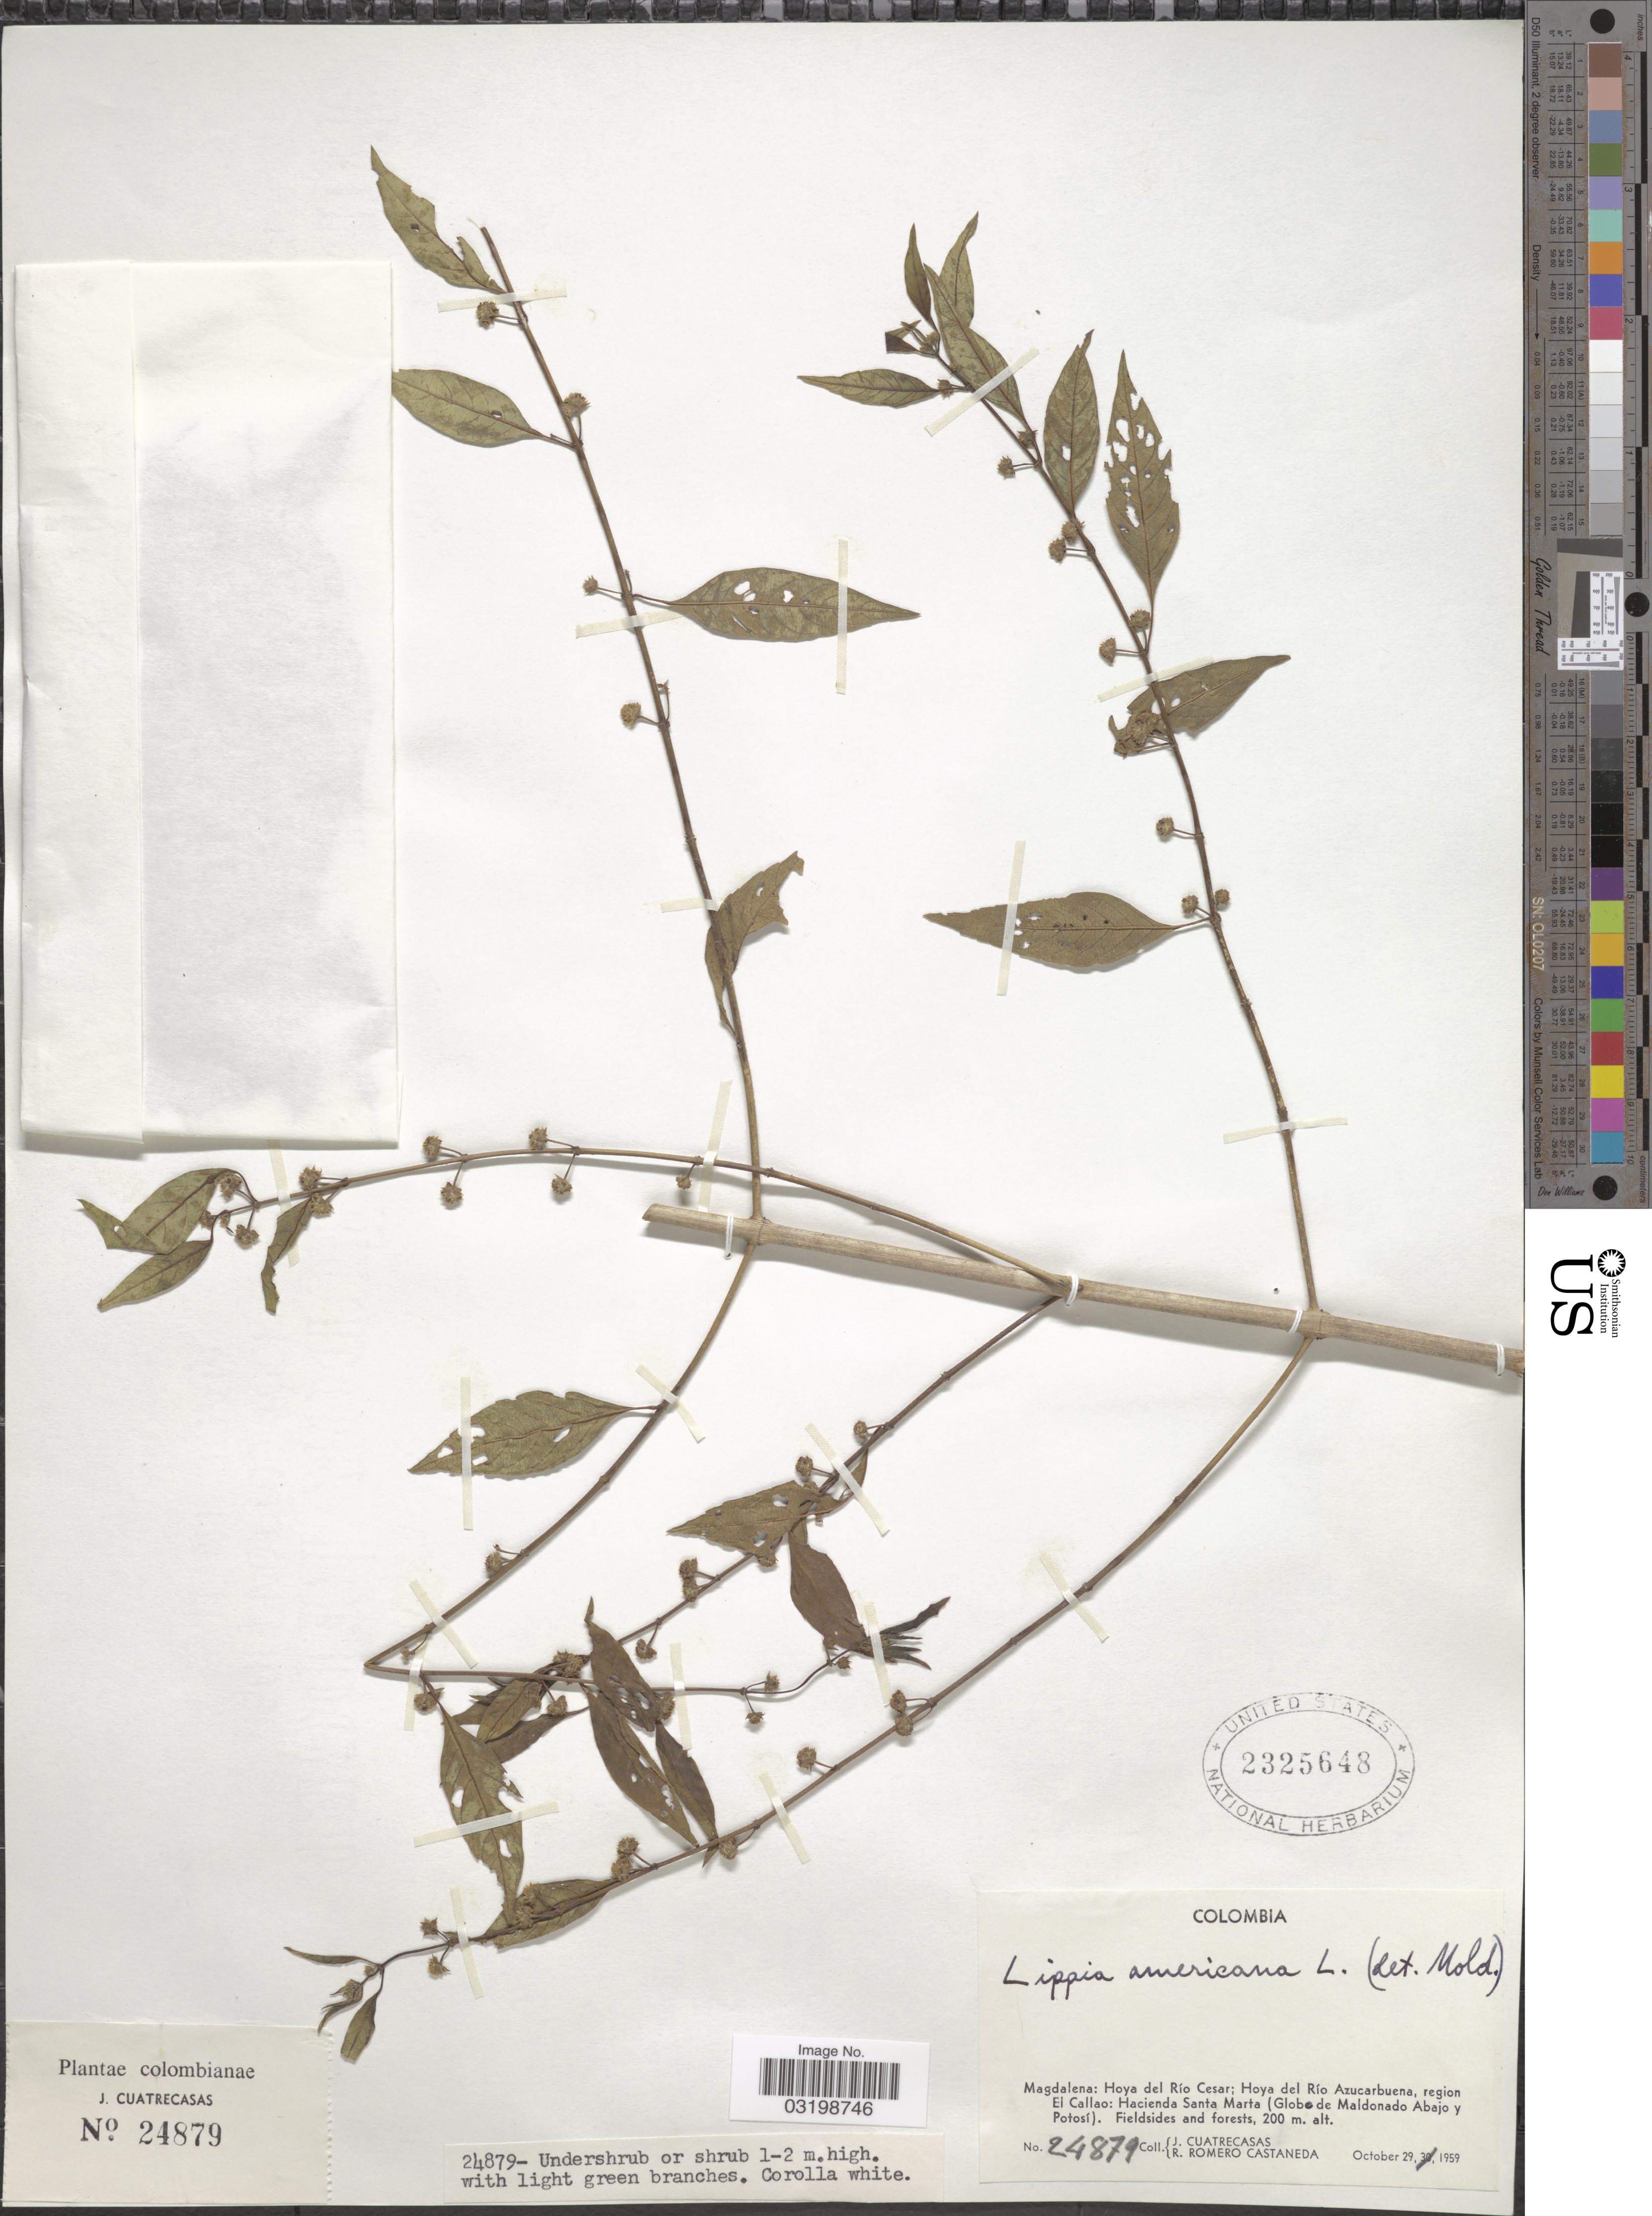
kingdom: Plantae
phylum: Tracheophyta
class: Magnoliopsida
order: Lamiales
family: Verbenaceae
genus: Lippia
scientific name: Lippia americana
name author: L.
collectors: J. Cuatrecasas & R. Romero Castañeda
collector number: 24879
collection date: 1959-10-29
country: Colombia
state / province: Magdalena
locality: Hoya del Río Cesar; Hoya del Río Azucarbuena, region El Callao: Hacienda Santa Marta (Globe de Maldonado Abajo y Potosí).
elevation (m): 200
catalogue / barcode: US 2325648